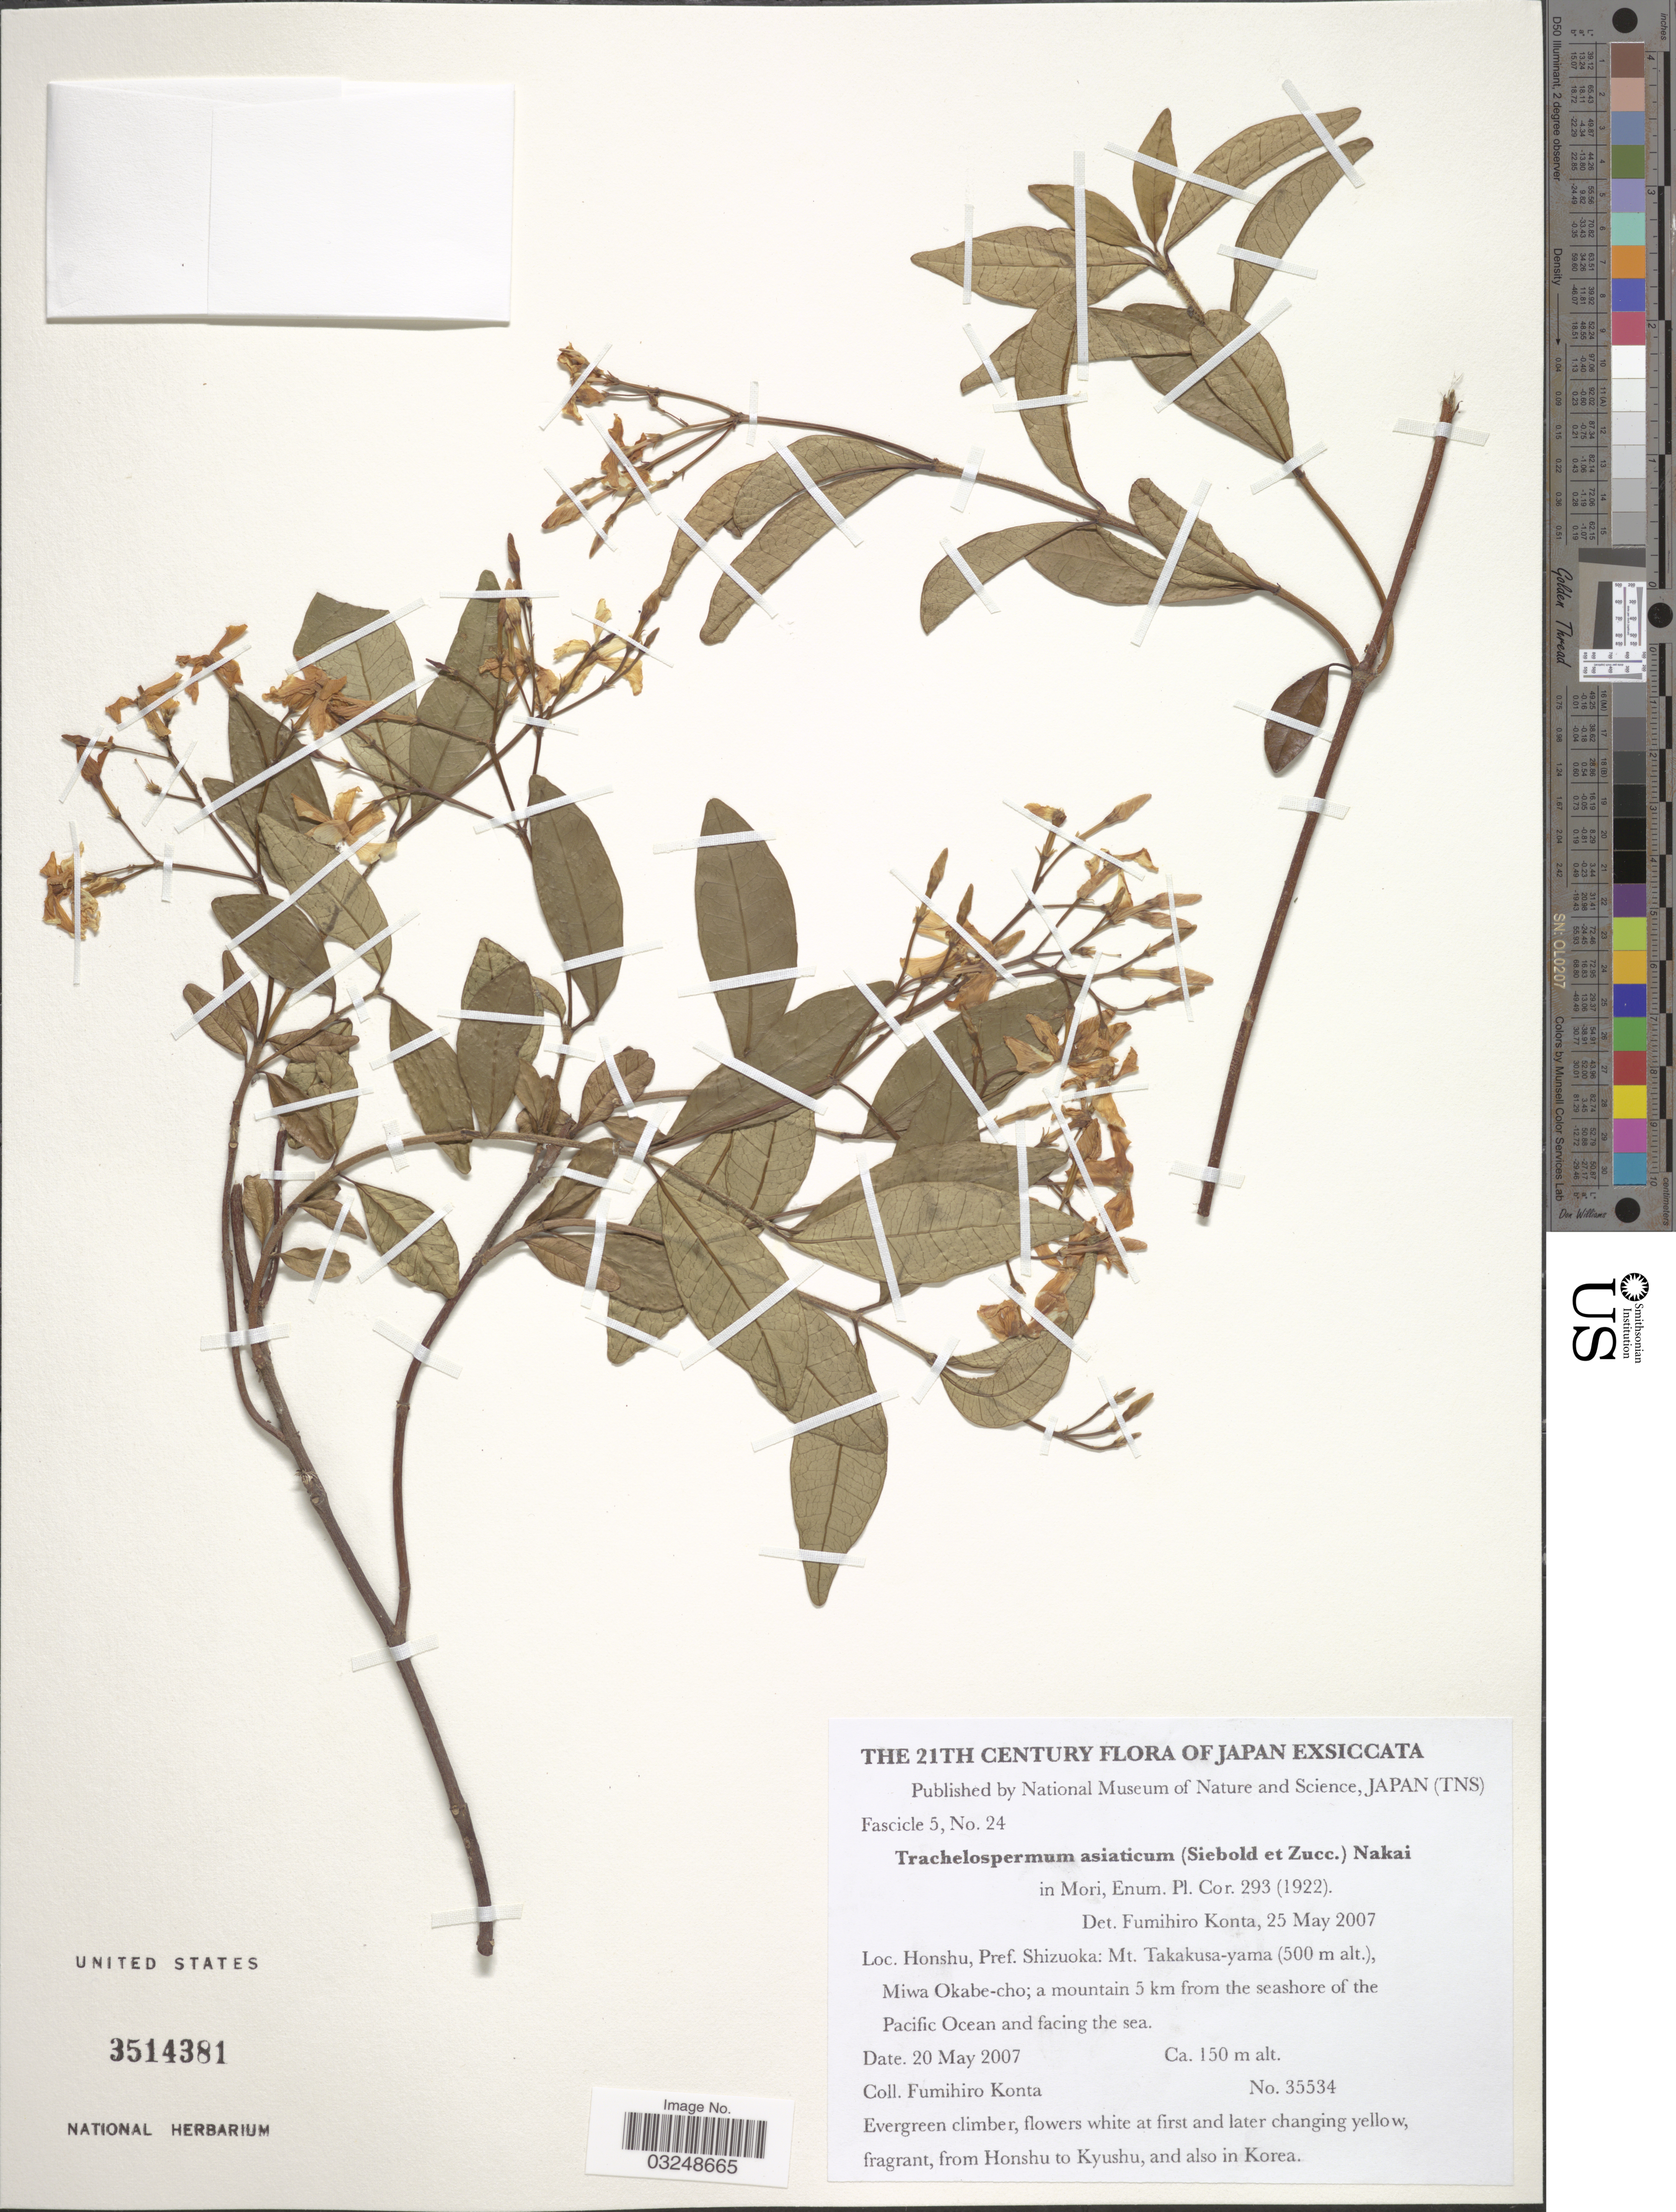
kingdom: Plantae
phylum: Tracheophyta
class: Magnoliopsida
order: Gentianales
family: Apocynaceae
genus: Trachelospermum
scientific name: Trachelospermum asiaticum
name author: (Siebold & Zucc.) Nakai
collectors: F. Konta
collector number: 35534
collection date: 2007-05-20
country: Japan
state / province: Sizuoka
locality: Honshu, Pref. Shizuoka: Mt. Takakusa-Yama (500 m alt.), Miwa-Okabe-cho; a mountain 5 km from the seashore of the Pacific Ocean and facing the sea.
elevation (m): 150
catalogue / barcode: US 3514381